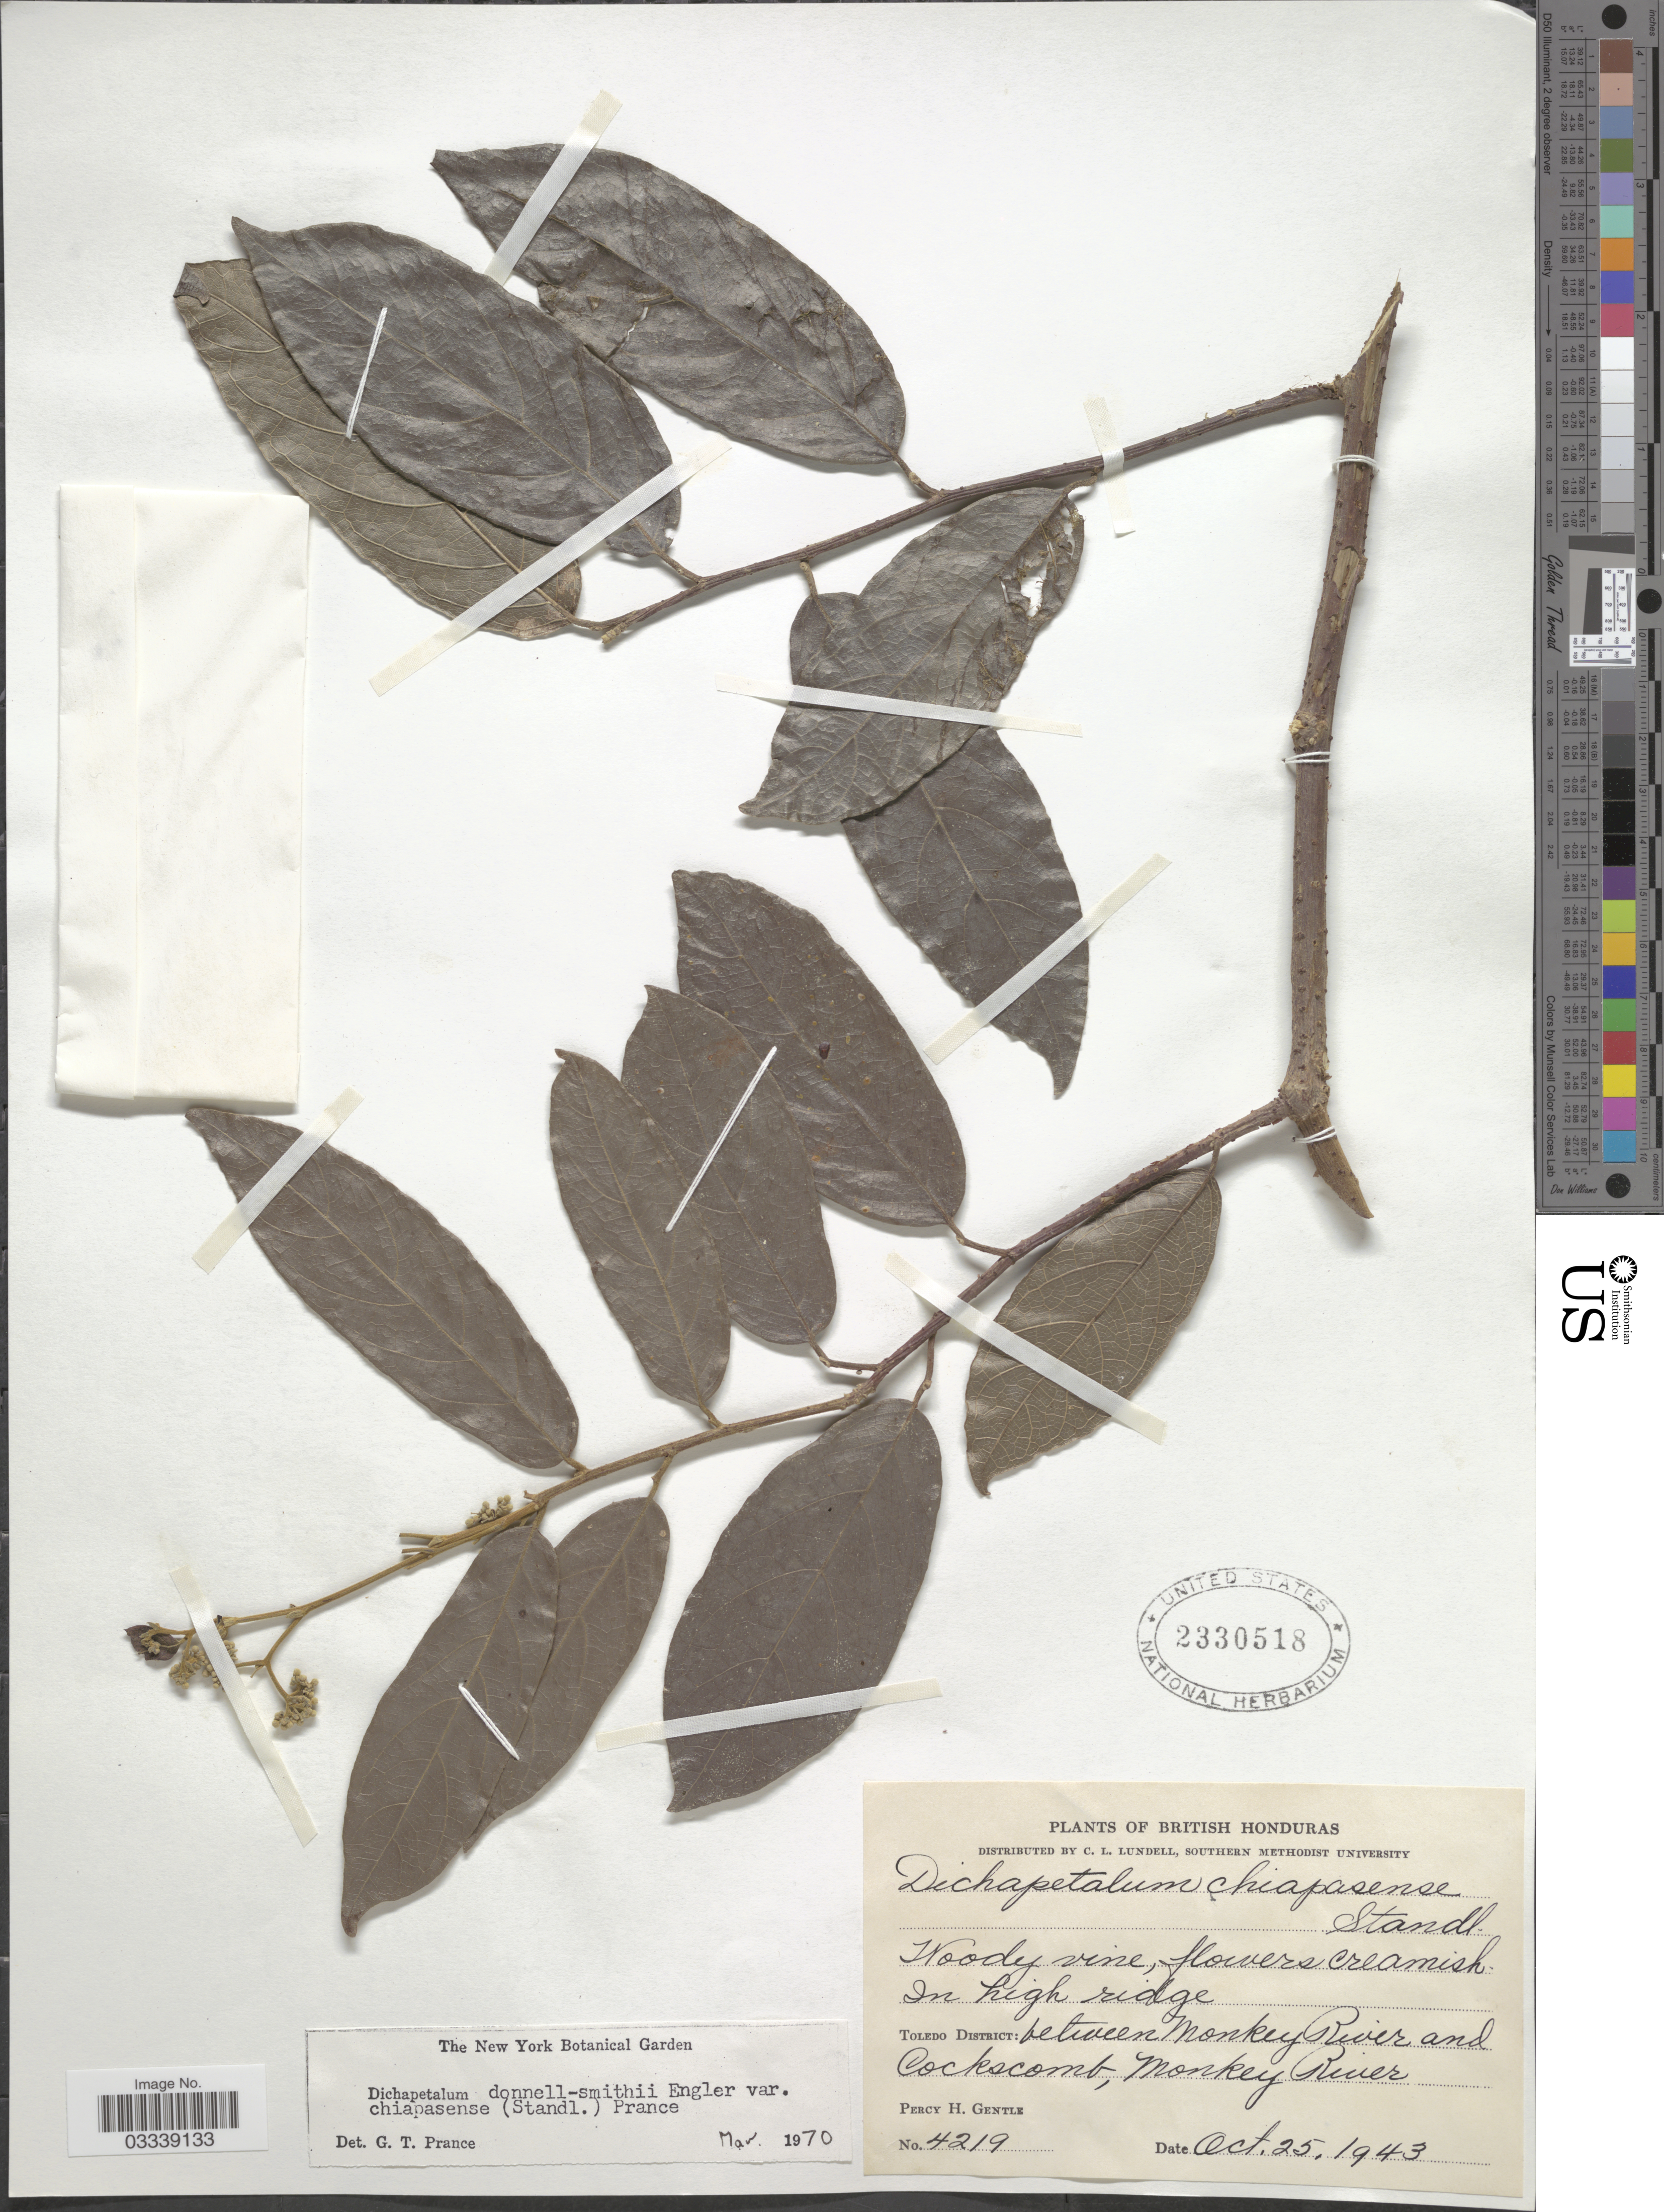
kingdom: Plantae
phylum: Tracheophyta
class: Magnoliopsida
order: Malpighiales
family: Dichapetalaceae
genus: Dichapetalum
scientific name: Dichapetalum donnell-smithii var. chiapasense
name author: (Standl.) Prance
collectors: P. H. Gentle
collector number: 4219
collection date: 1943-10-25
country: Belize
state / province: Toledo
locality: British Honduras. Toledo District: between Monkey River and Cockscomb, Monkey River.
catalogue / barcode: US 2330518